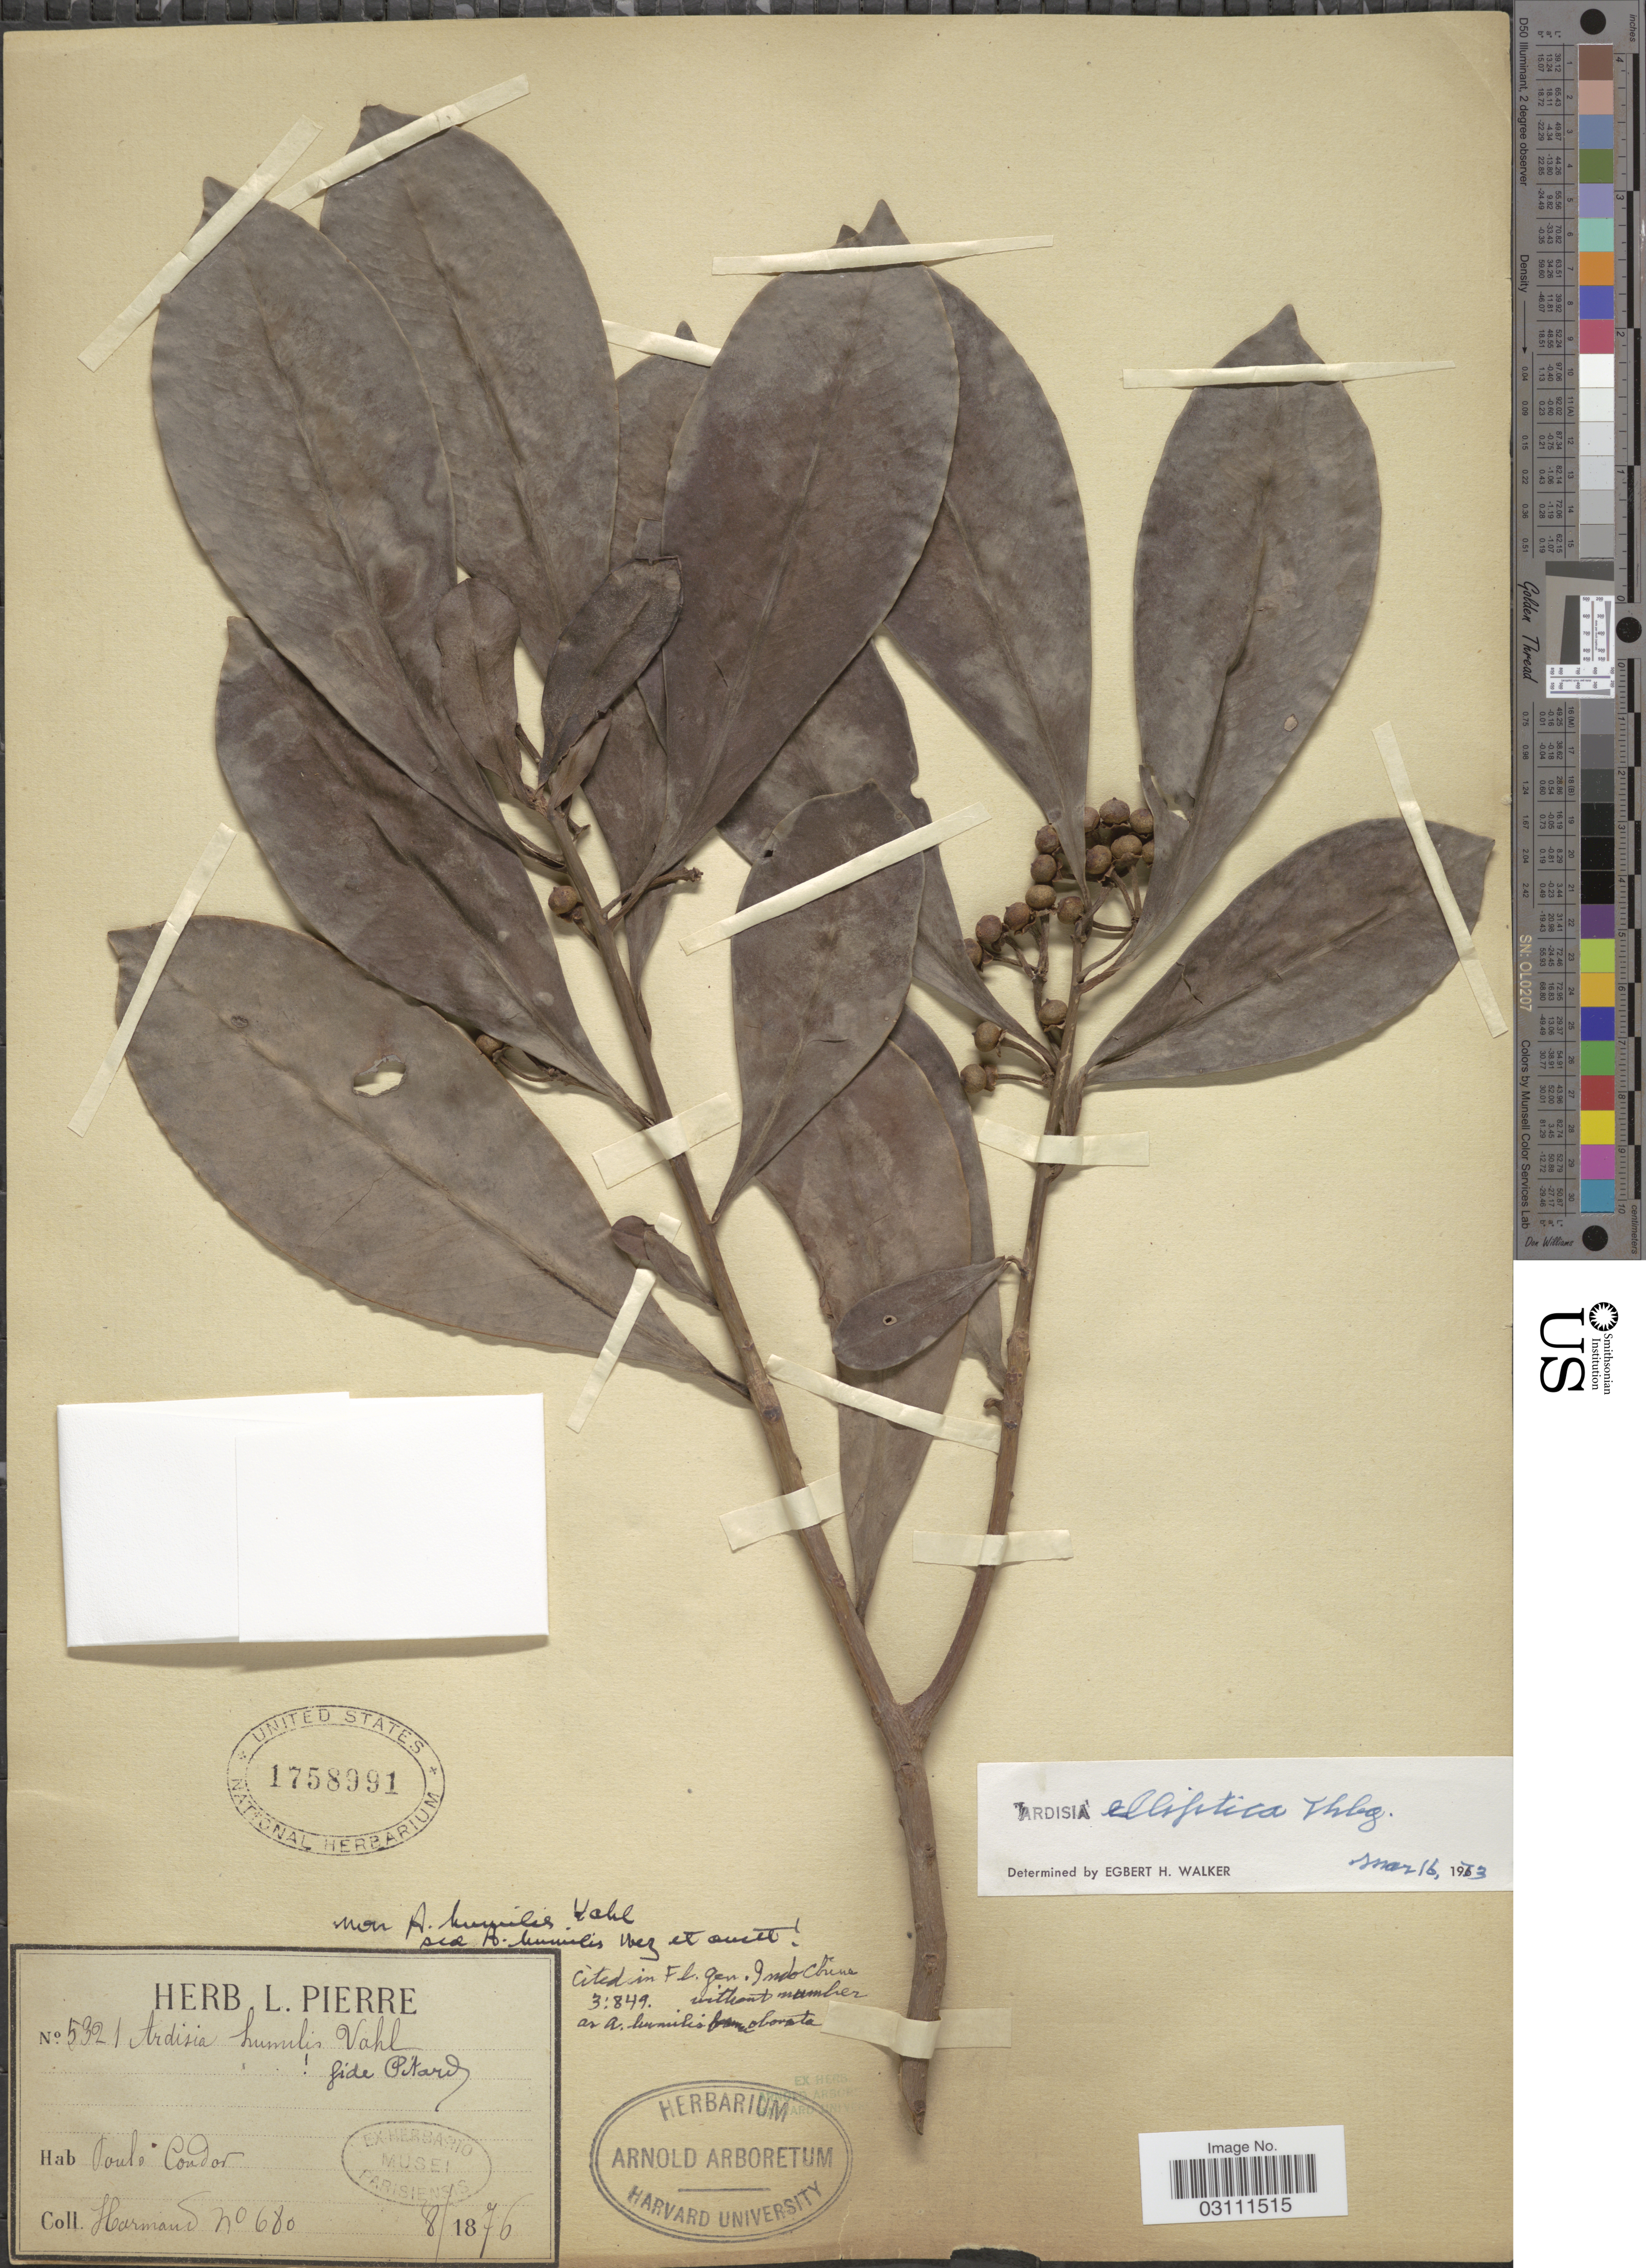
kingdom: Plantae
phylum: Tracheophyta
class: Magnoliopsida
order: Ericales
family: Primulaceae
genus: Ardisia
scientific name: Ardisia elliptica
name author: Thunb.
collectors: Harmand, --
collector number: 680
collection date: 1876-08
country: Vietnam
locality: Poulo Condor.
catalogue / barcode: US 1758991